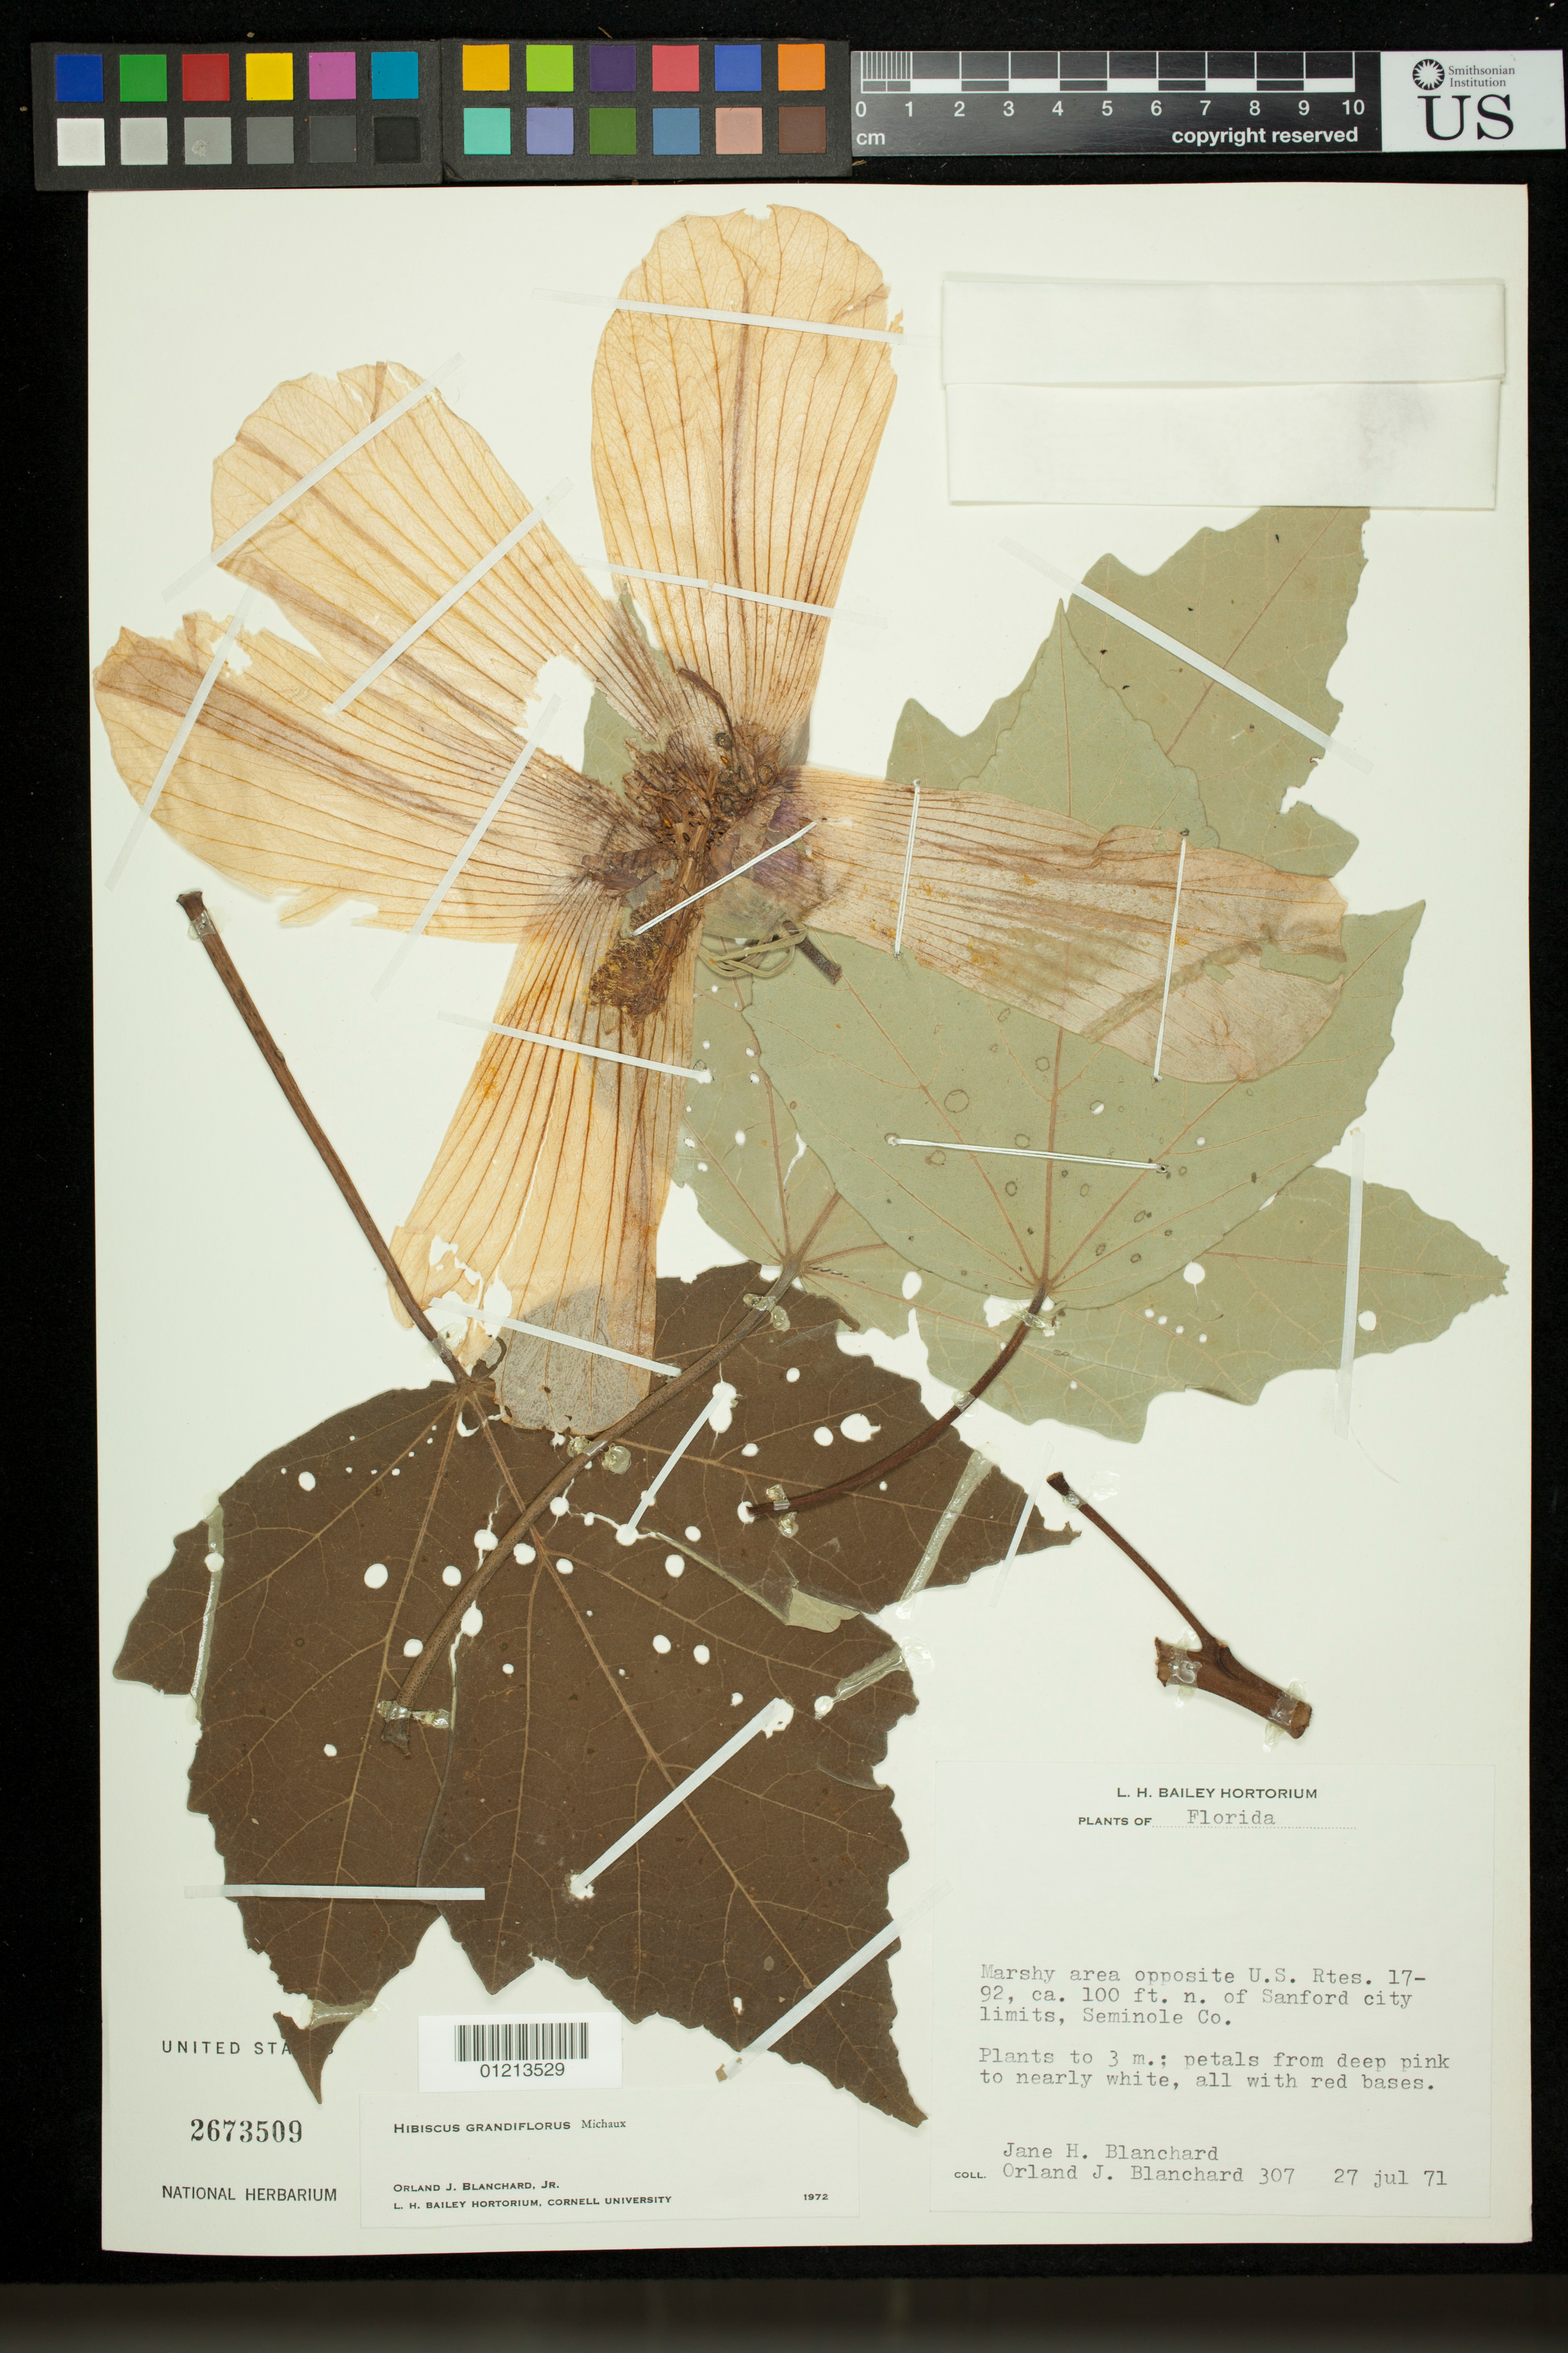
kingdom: Plantae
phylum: Tracheophyta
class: Magnoliopsida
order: Malvales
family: Malvaceae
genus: Hibiscus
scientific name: Hibiscus grandiflorus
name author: Michx.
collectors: O. J. Blanchard & J. H. Blanchard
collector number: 307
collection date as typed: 27 Jul 1971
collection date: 1971-07-27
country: United States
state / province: Florida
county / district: Seminole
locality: Marshy area opposite U.S. Rtes. 17-92, ca. 100 ft n. of Sanford city limits, Seminole Co.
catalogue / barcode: US 2673509